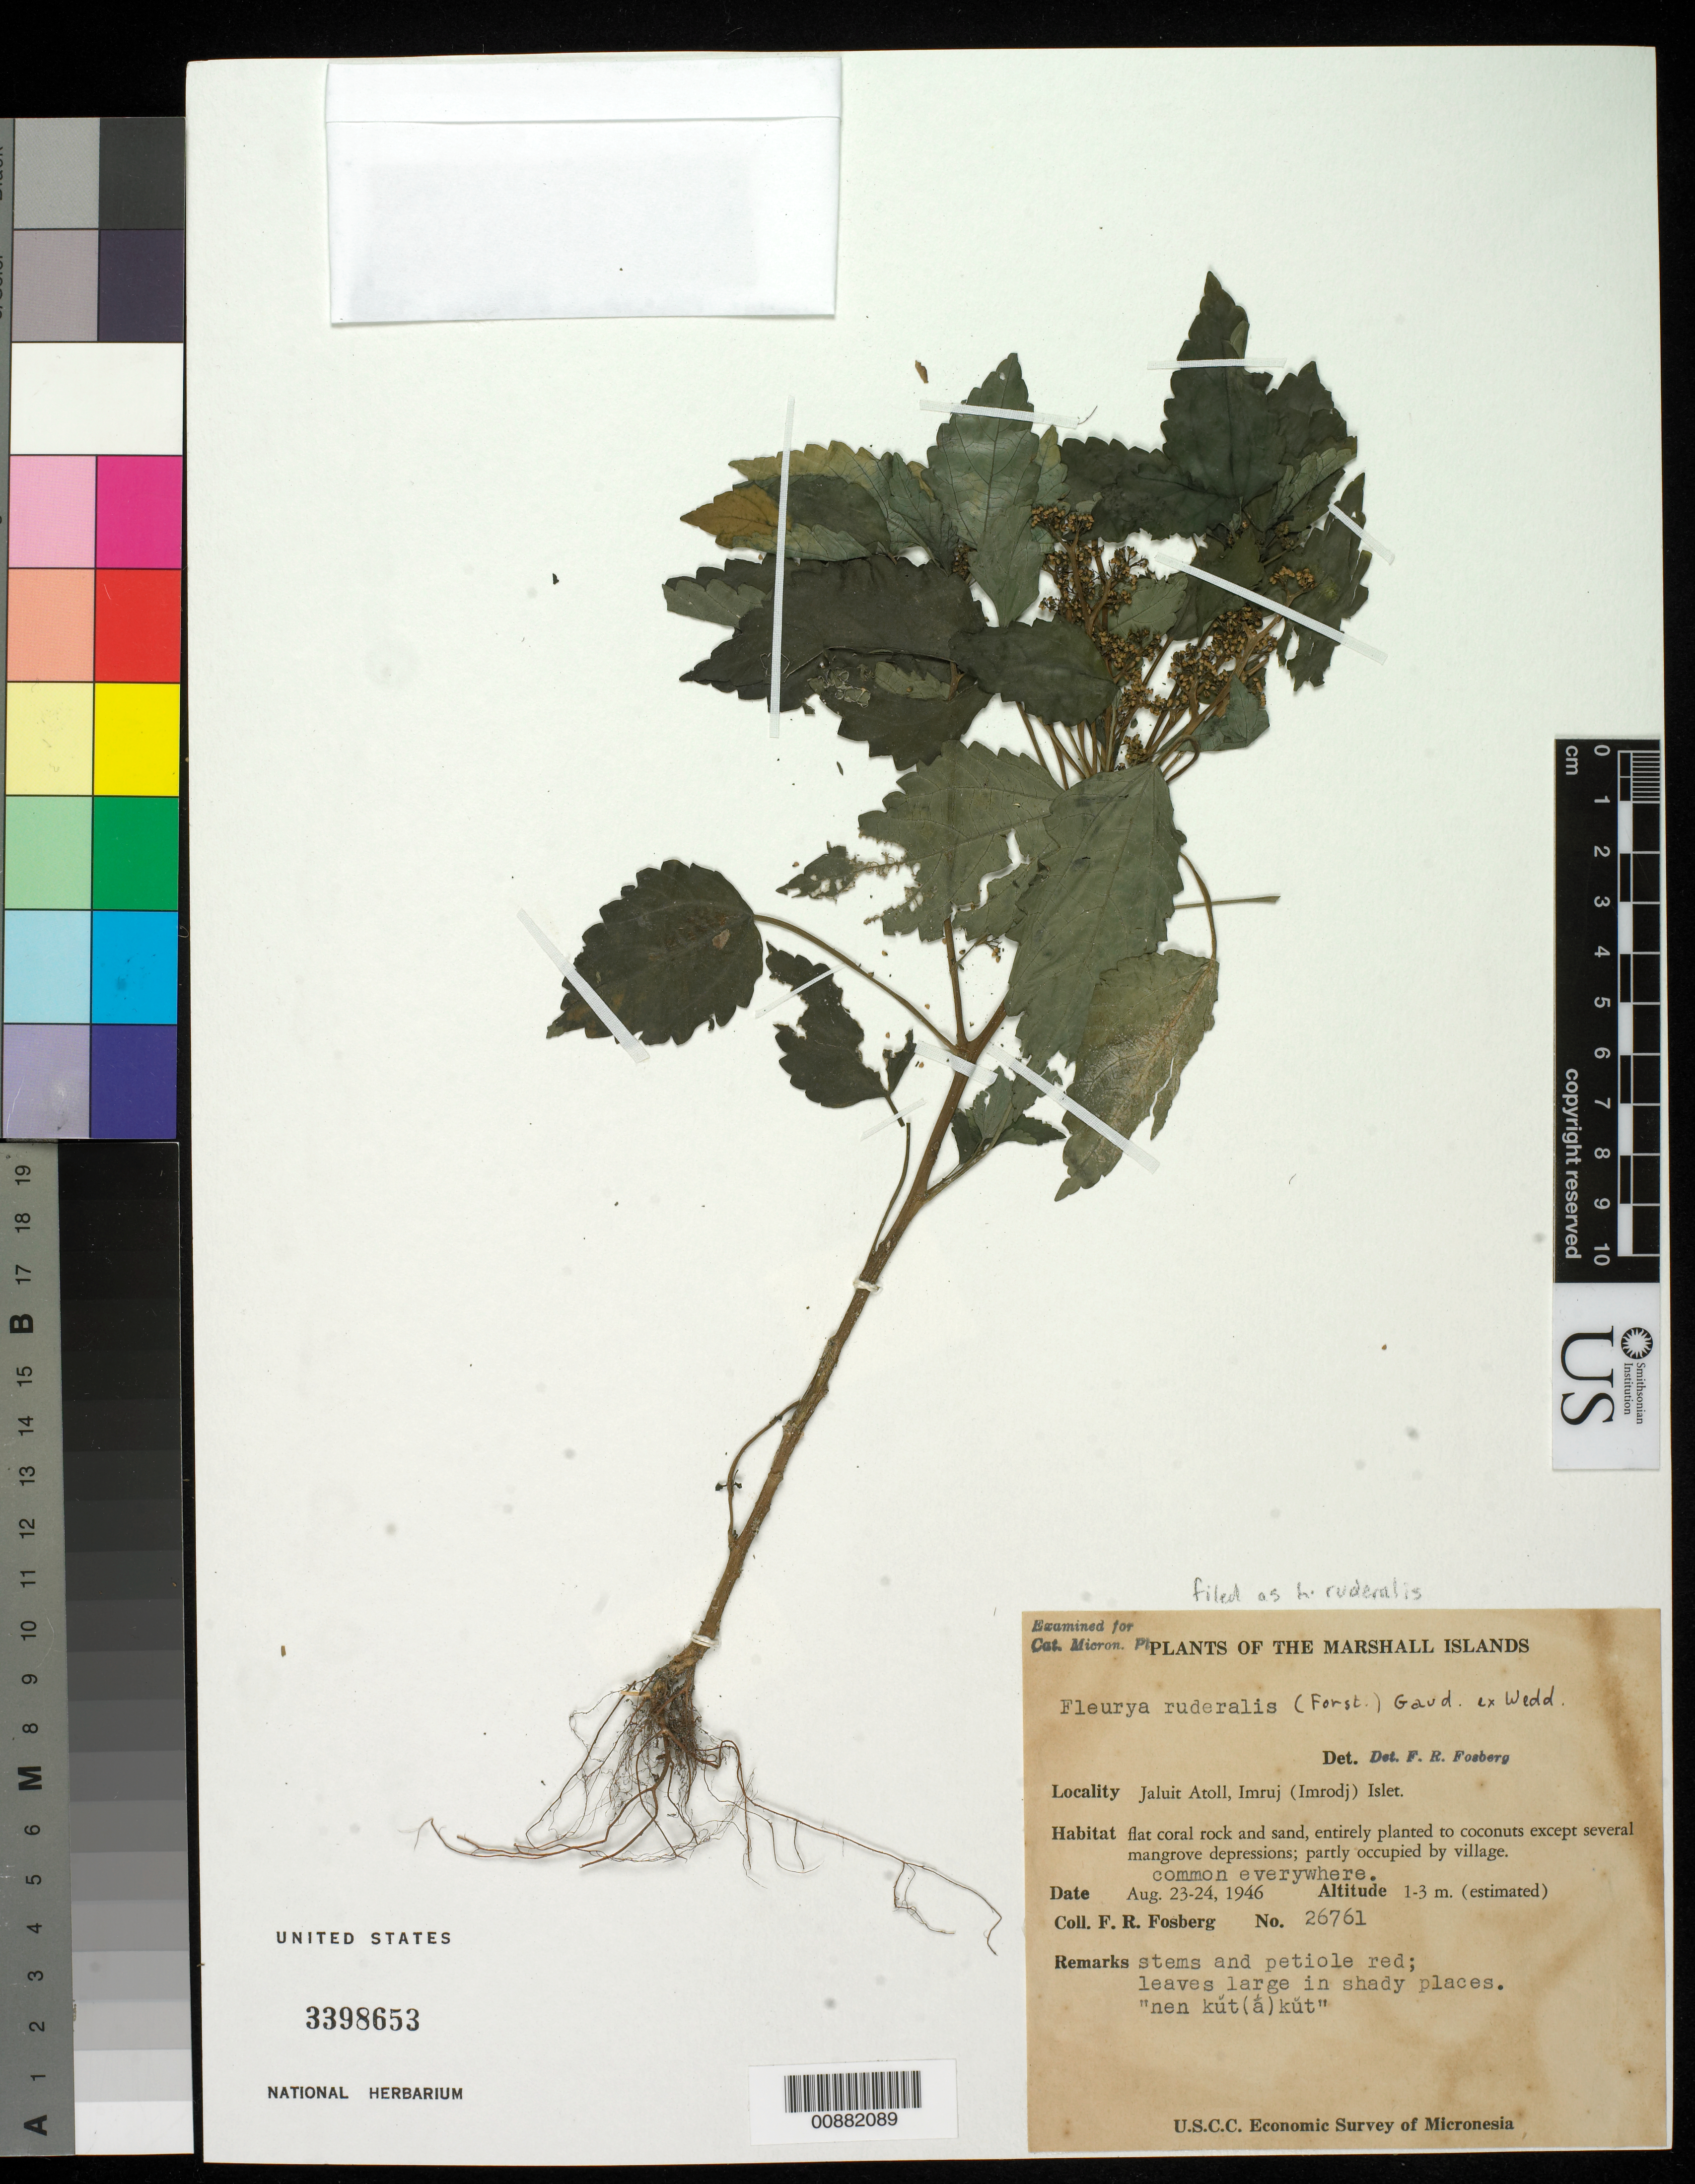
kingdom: Plantae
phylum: Tracheophyta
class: Magnoliopsida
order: Rosales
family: Urticaceae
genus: Laportea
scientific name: Laportea ruderalis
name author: (G. Forst.) Chew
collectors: F. R. Fosberg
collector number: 26761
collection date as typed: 23 Aug 1946 to 24 Aug 1946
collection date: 1946-08-23/1946-08-24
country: Marshall Islands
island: Jaluit Atoll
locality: Imruj (Imrodj) Islet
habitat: Common everywhere. Flat coral rock and sand, entirely planted to coconuts except several mangrove depressions.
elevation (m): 1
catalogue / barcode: US 3398653